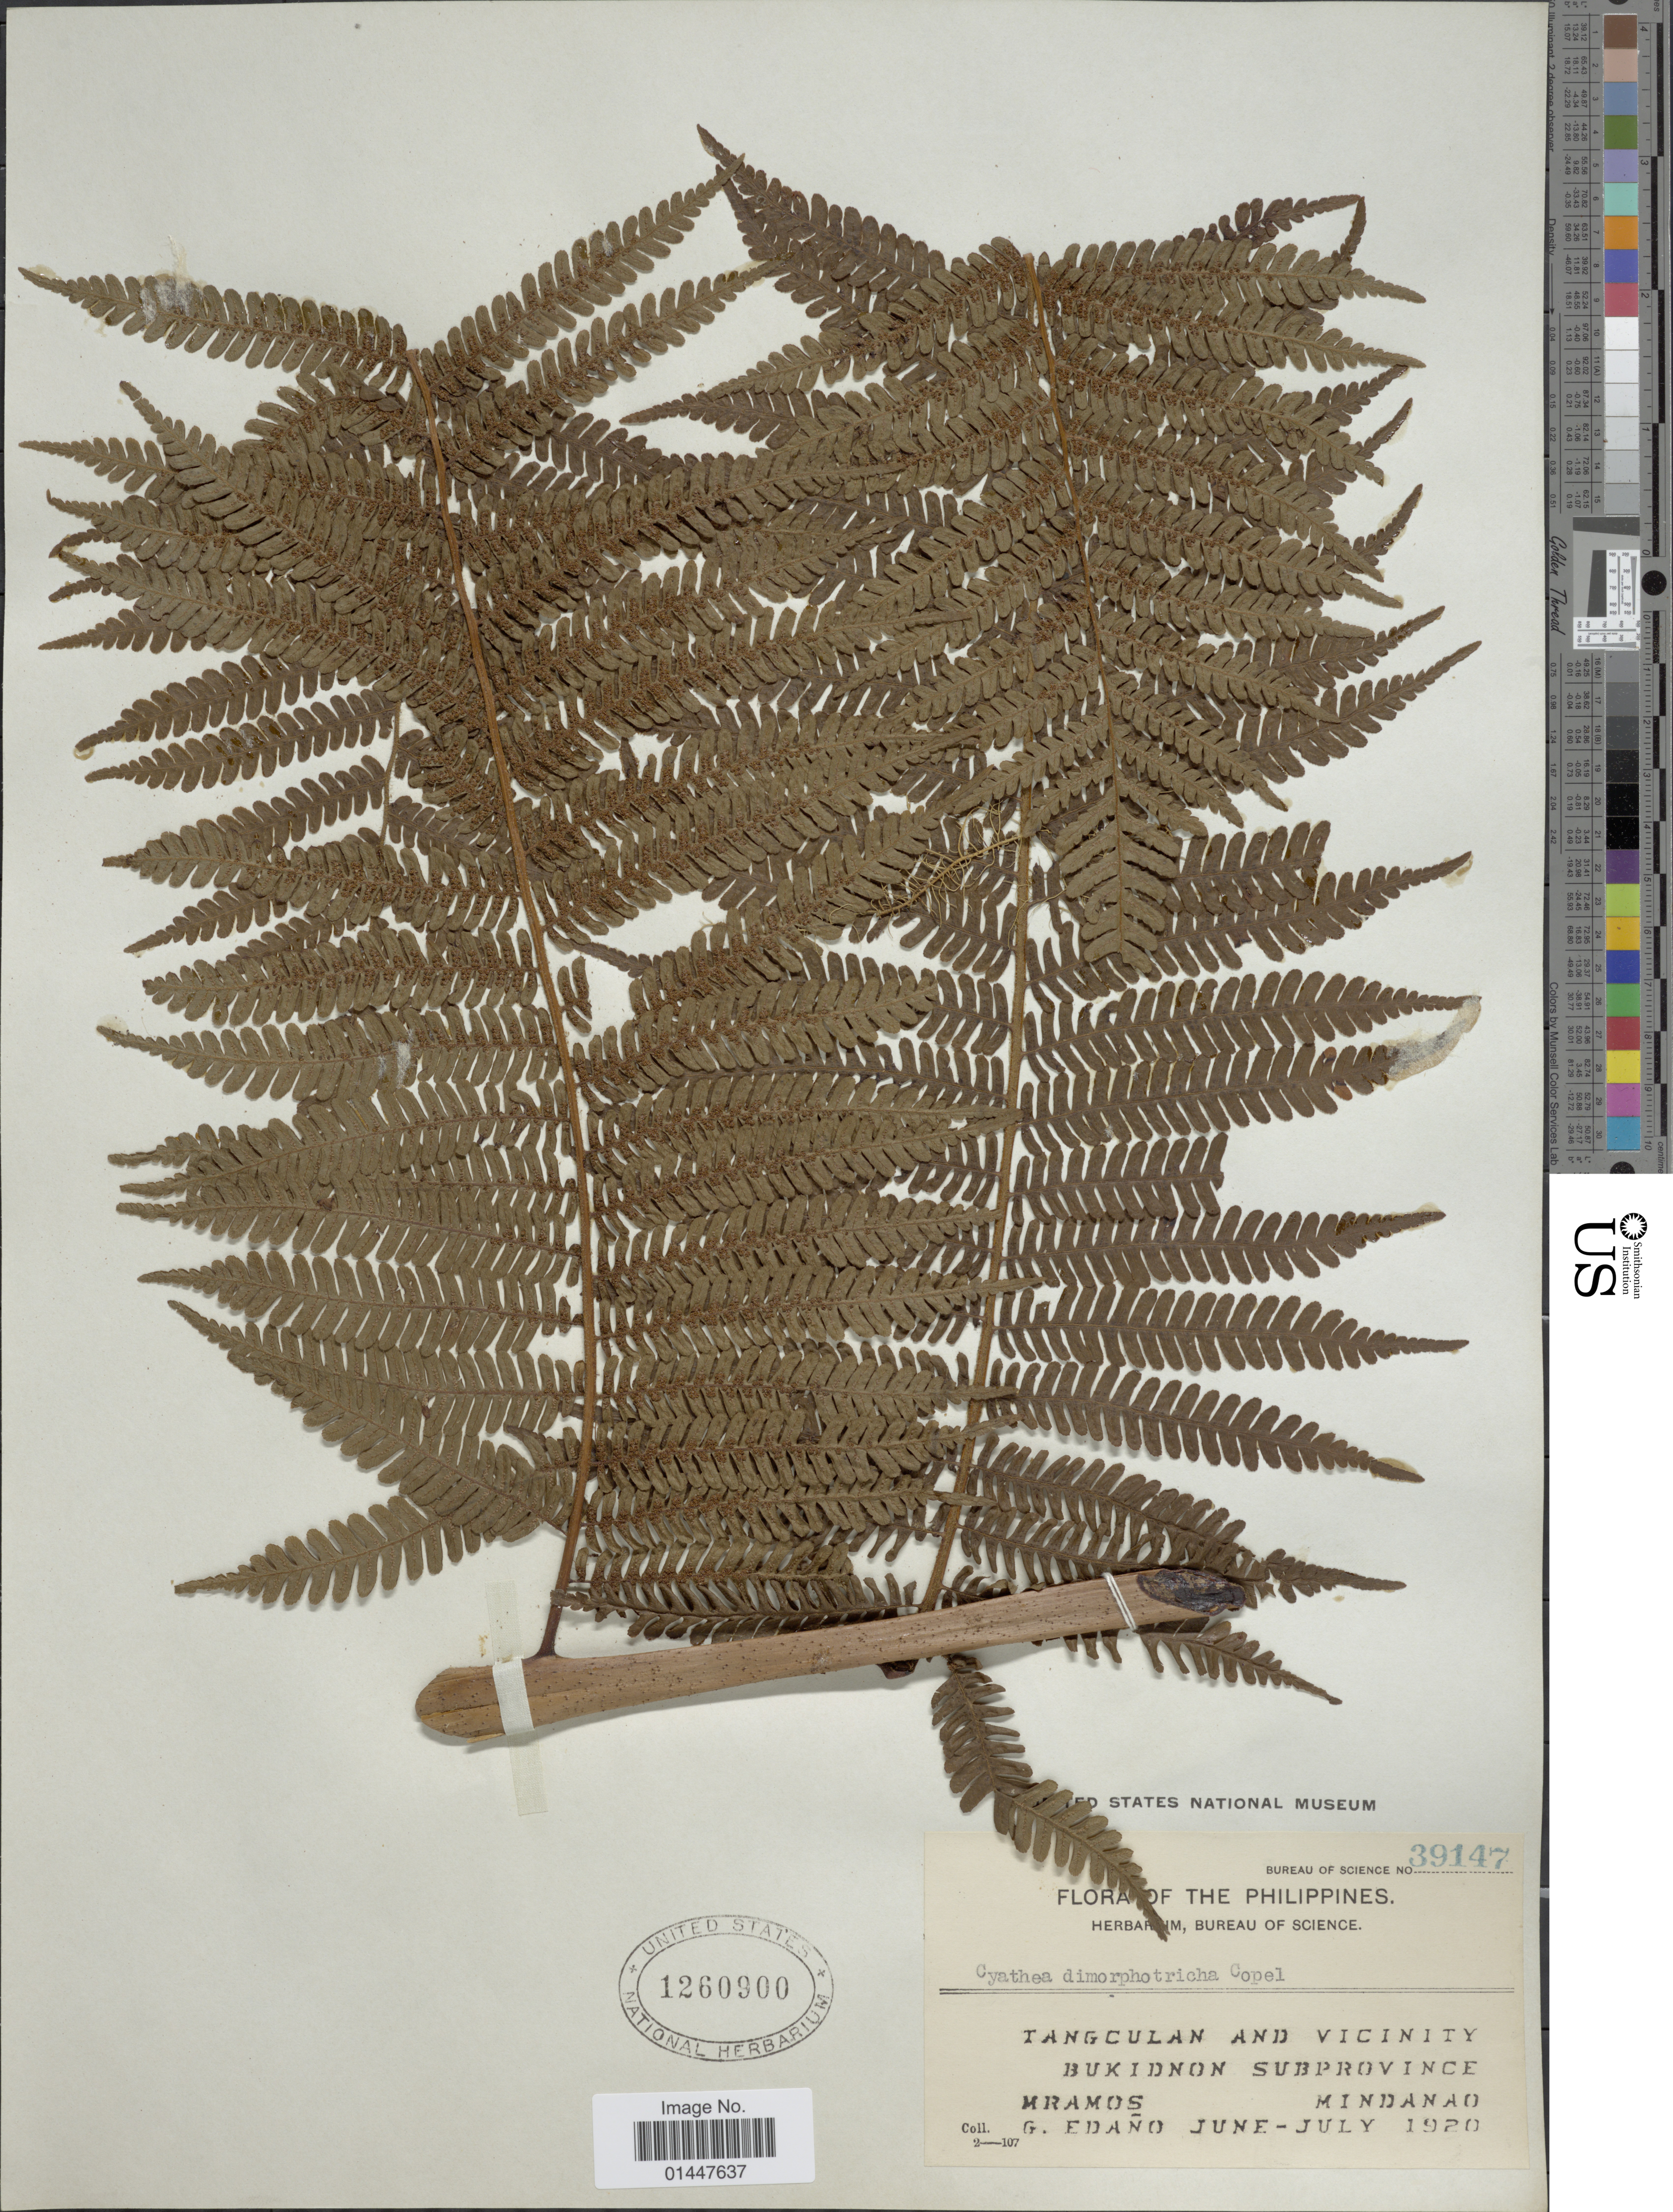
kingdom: Plantae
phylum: Tracheophyta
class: Polypodiopsida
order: Cyatheales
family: Cyatheaceae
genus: Sphaeropteris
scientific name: Sphaeropteris elmeri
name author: (Copel.) R.M. Tryon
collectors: M. Ramos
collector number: Bureau of science 39147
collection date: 1920-06/1920-07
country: Philippines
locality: The Philippines. Iangculan and Vicinity. Bukidnon subprovince. Mindanao.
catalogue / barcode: US 1260900